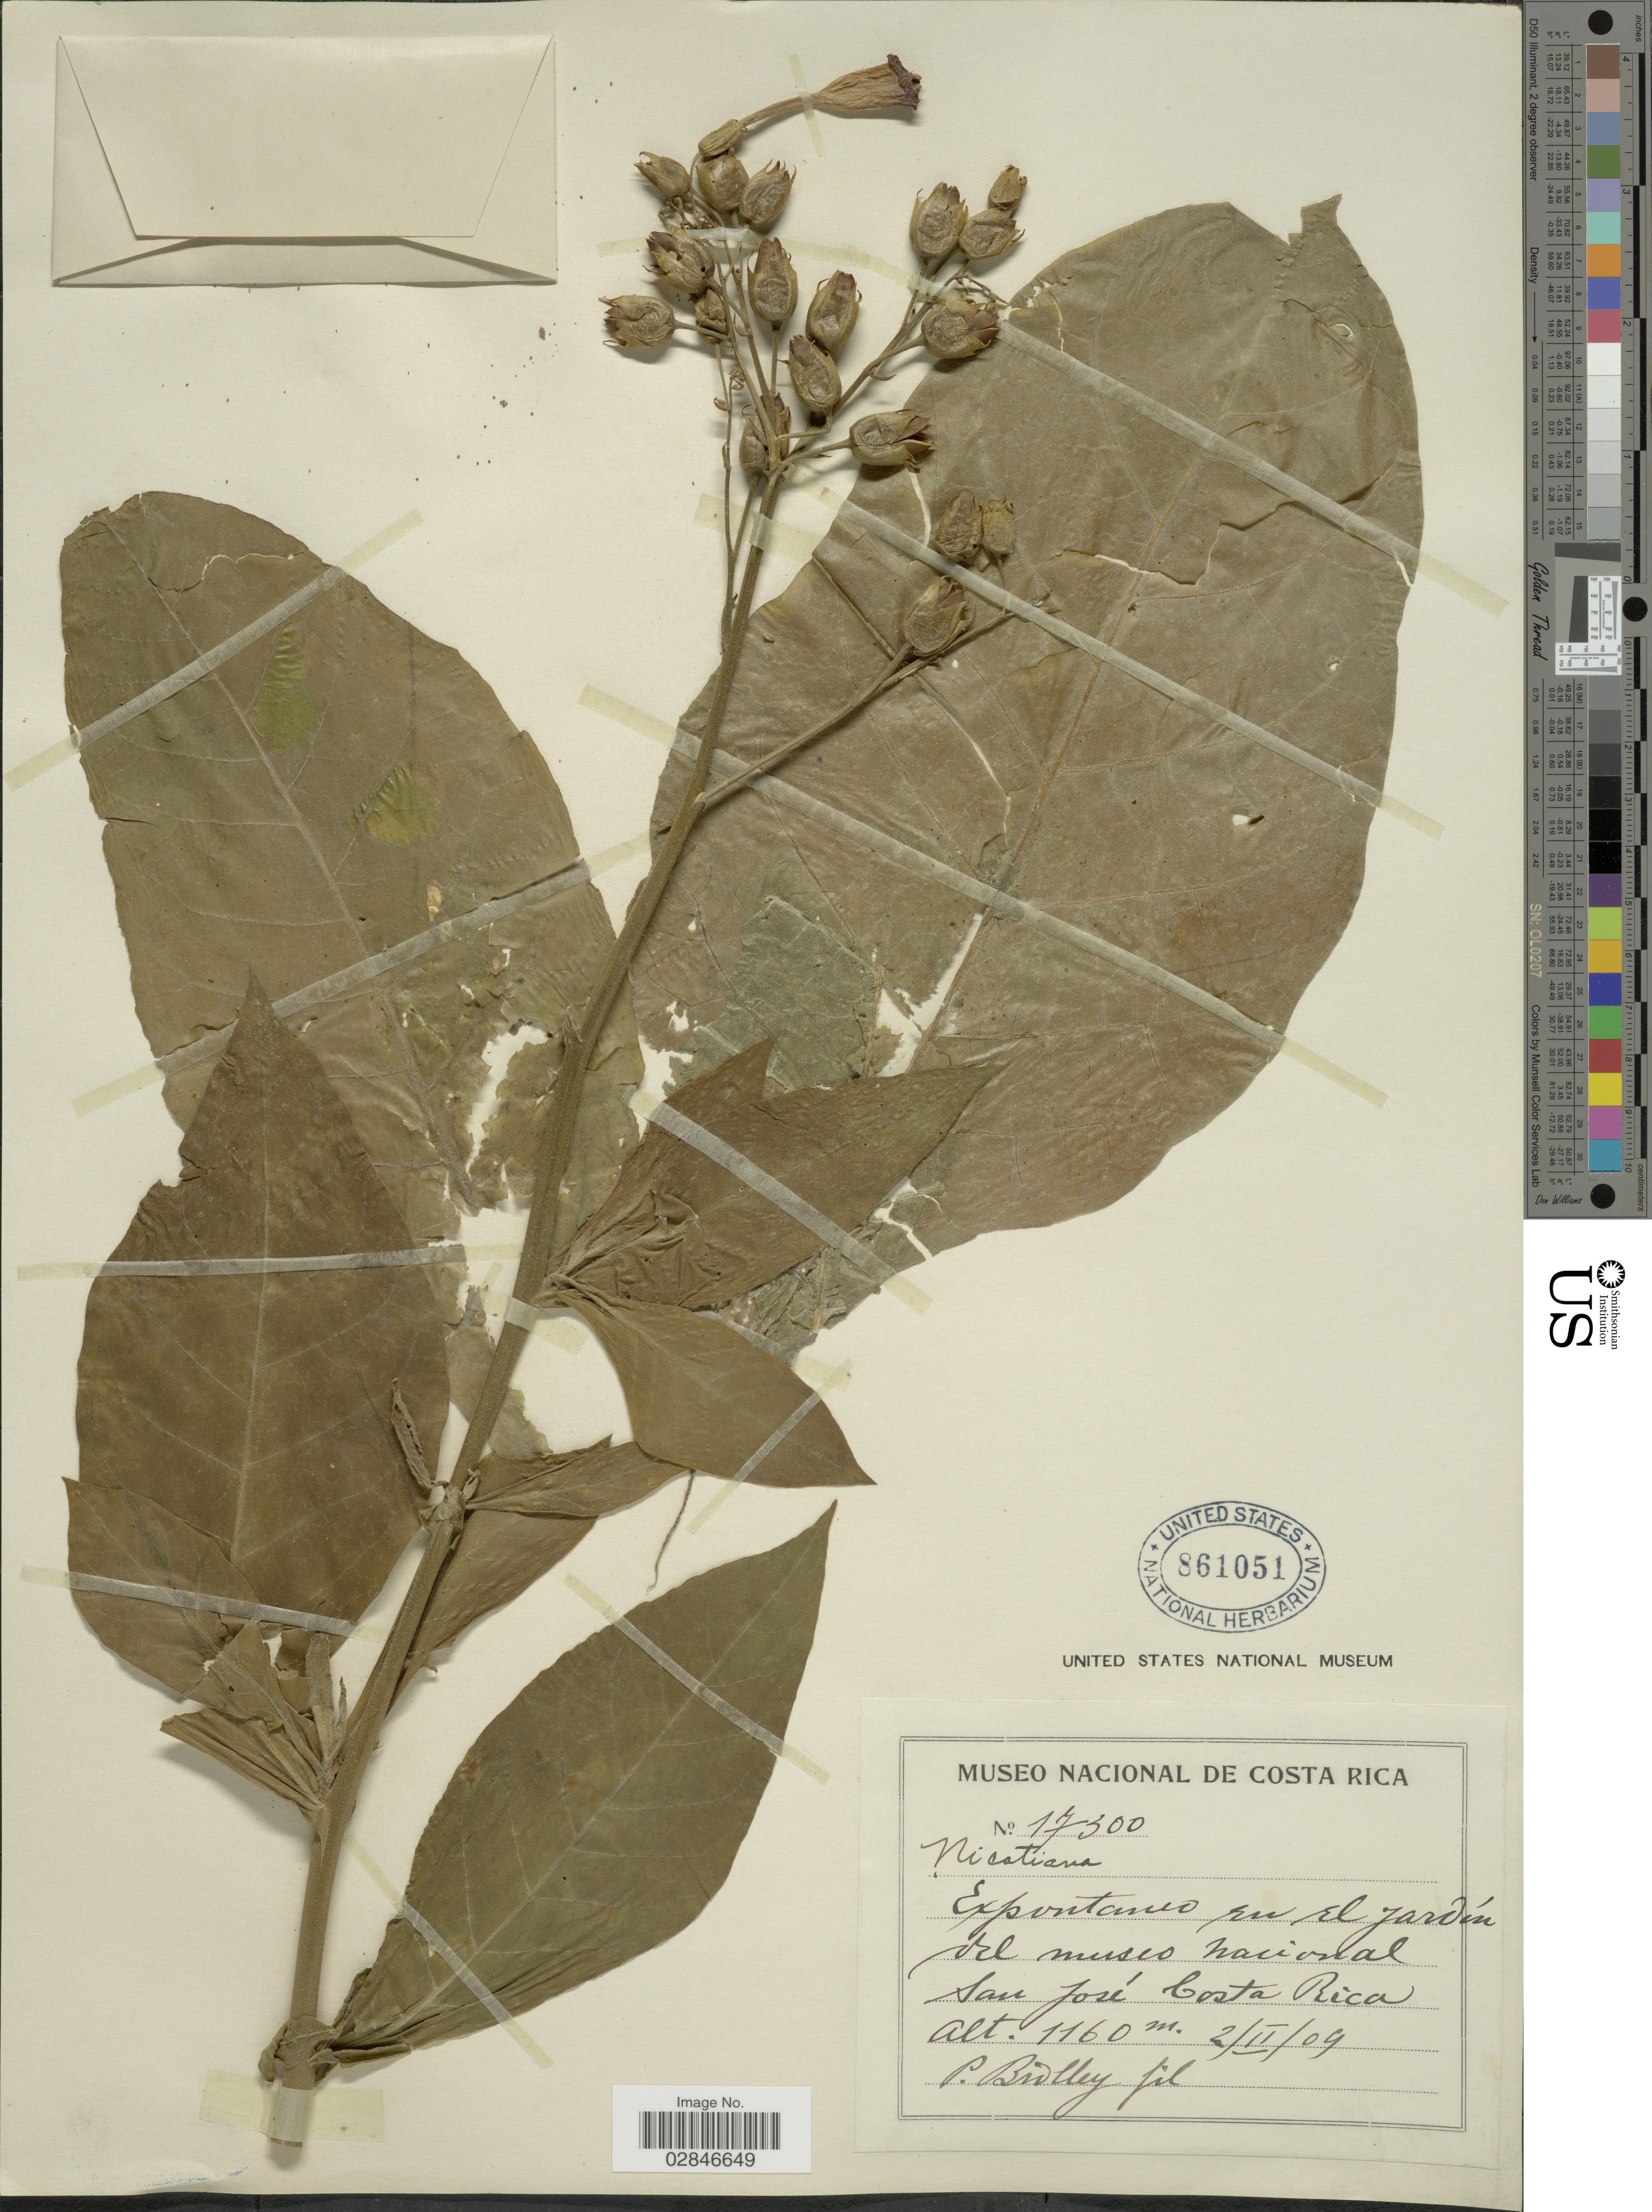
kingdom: Plantae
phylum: Tracheophyta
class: Magnoliopsida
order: Solanales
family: Solanaceae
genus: Nicotiana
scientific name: Nicotiana tabacum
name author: L.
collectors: P. Biolley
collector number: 17300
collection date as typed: Transcribed d/m/y: 2/2/9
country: Costa Rica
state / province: San José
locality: Expontanio en El Jardín del museo nacional.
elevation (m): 1160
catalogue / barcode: US 861051